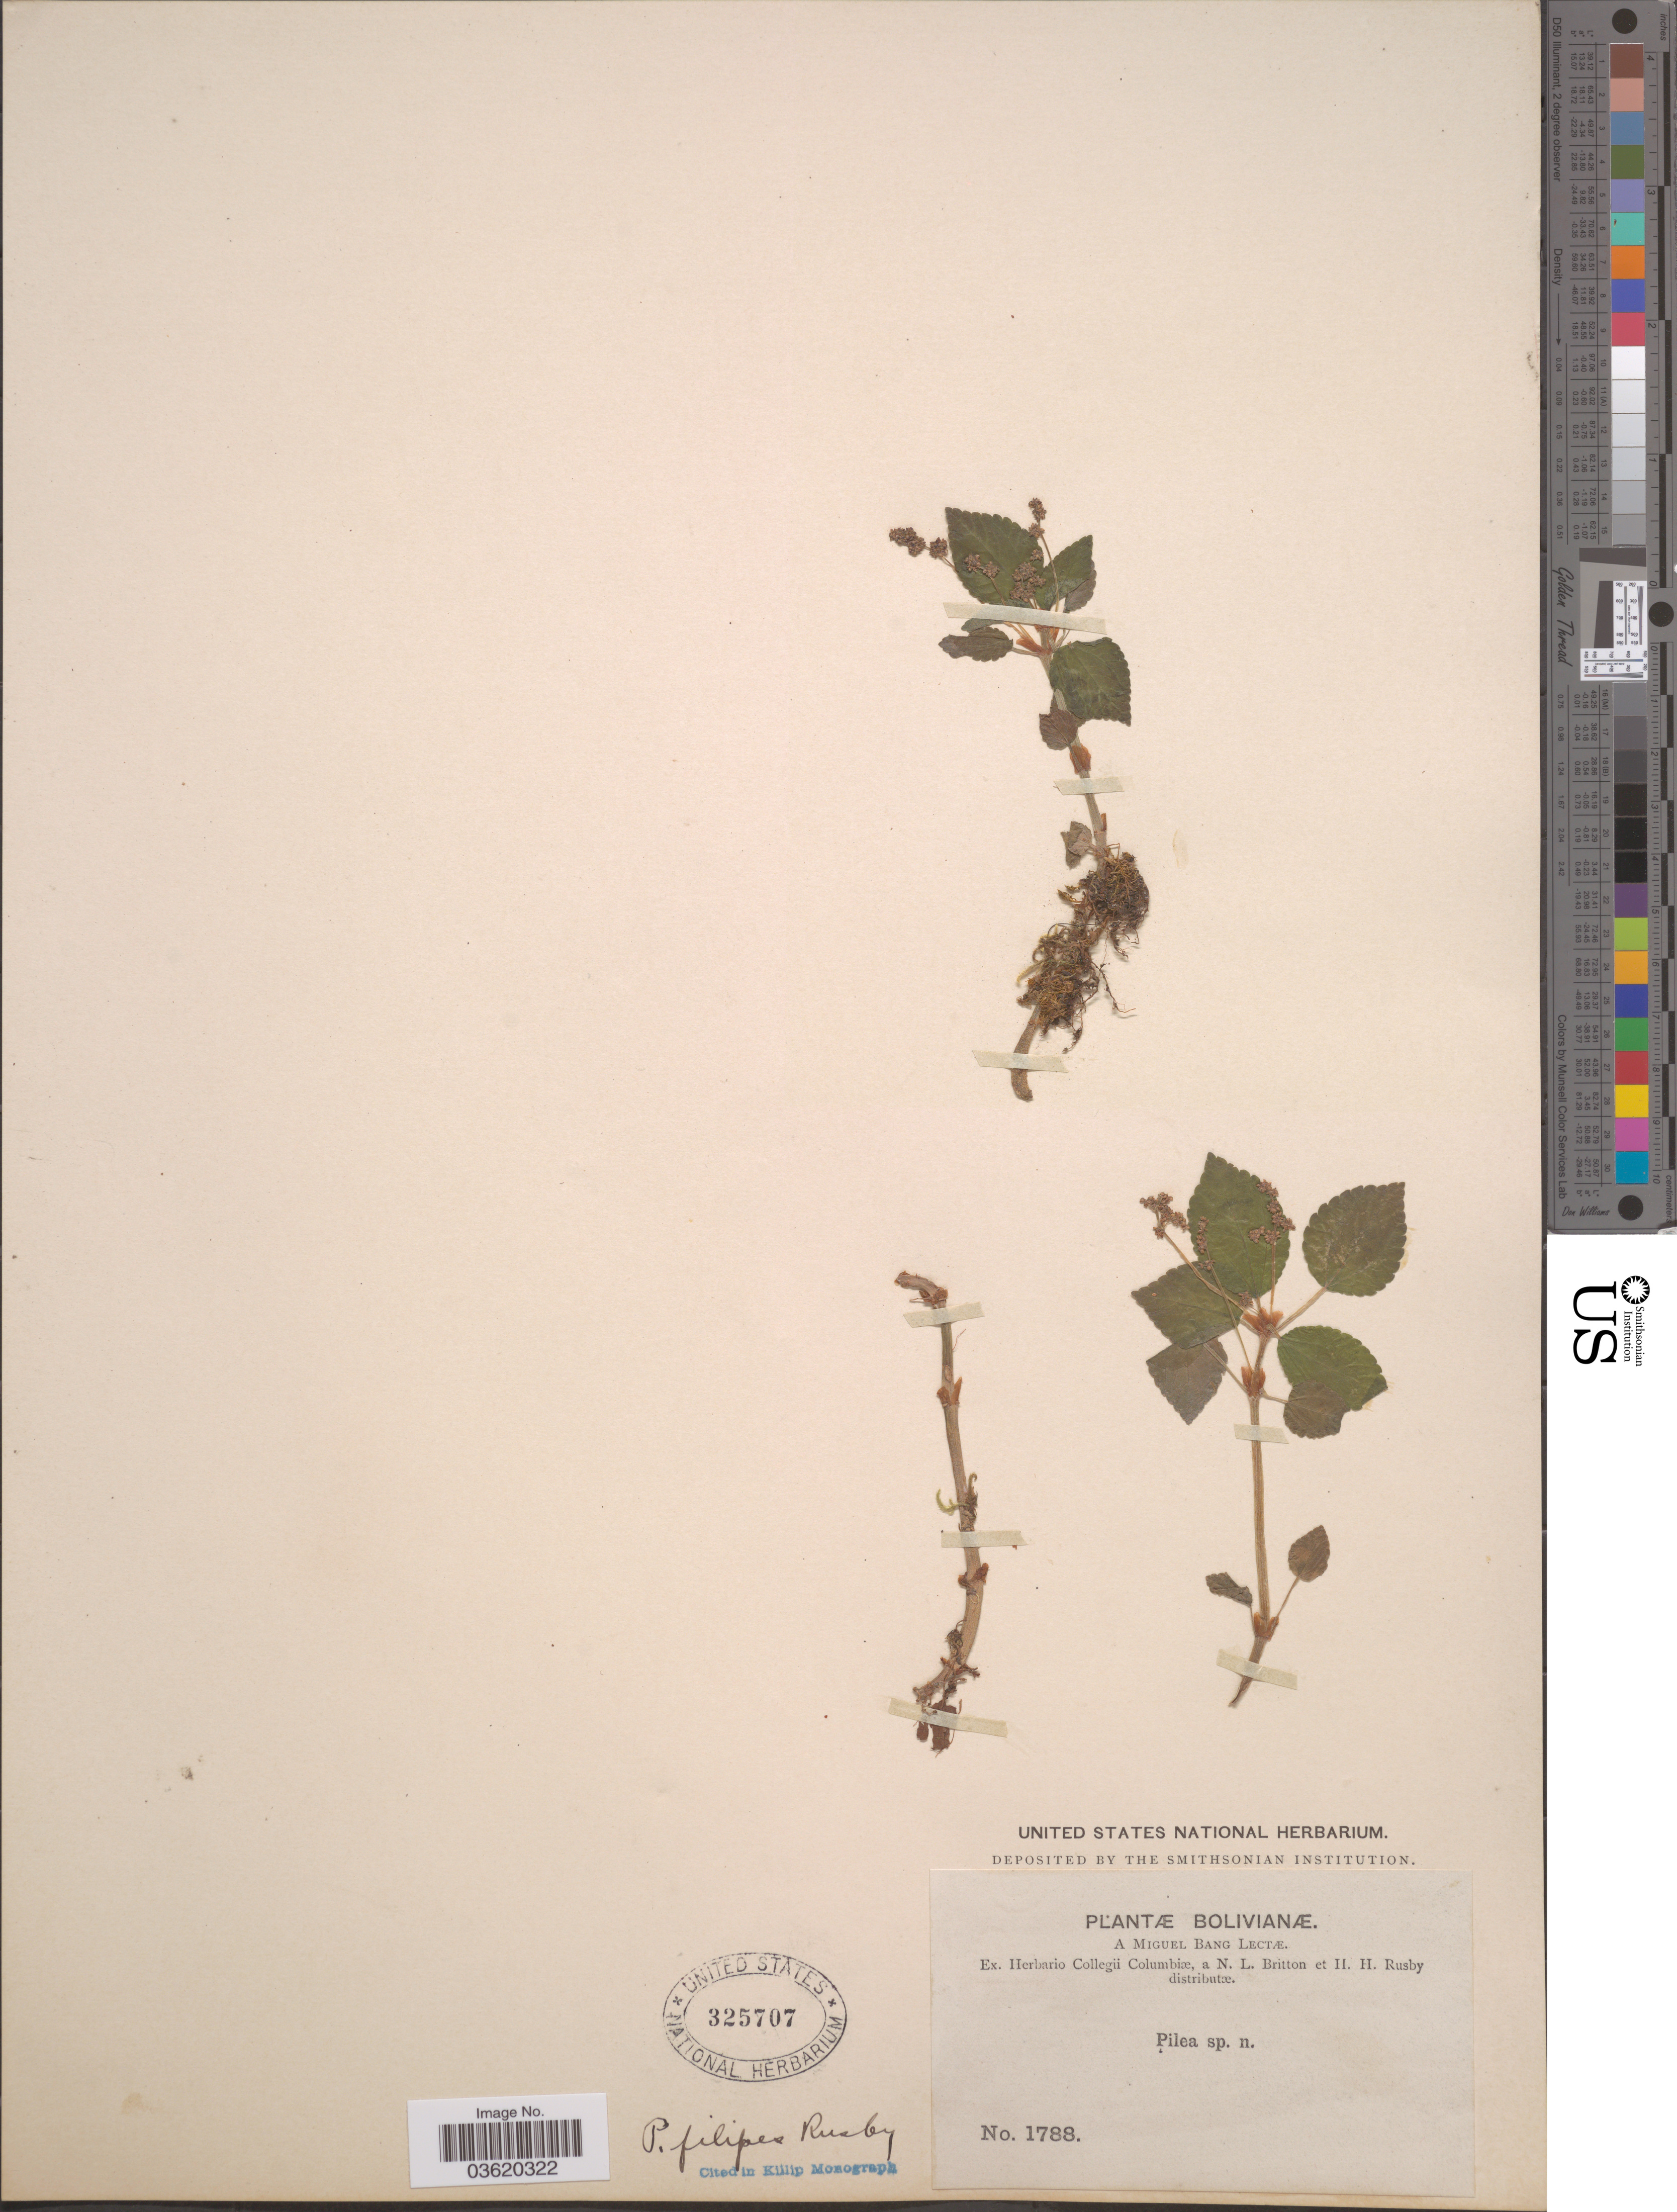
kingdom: Plantae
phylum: Tracheophyta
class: Magnoliopsida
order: Rosales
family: Urticaceae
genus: Pilea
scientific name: Pilea filipes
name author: (Griseb.) Urb.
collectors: M. Bang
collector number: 1788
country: Bolivia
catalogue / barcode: US 325707